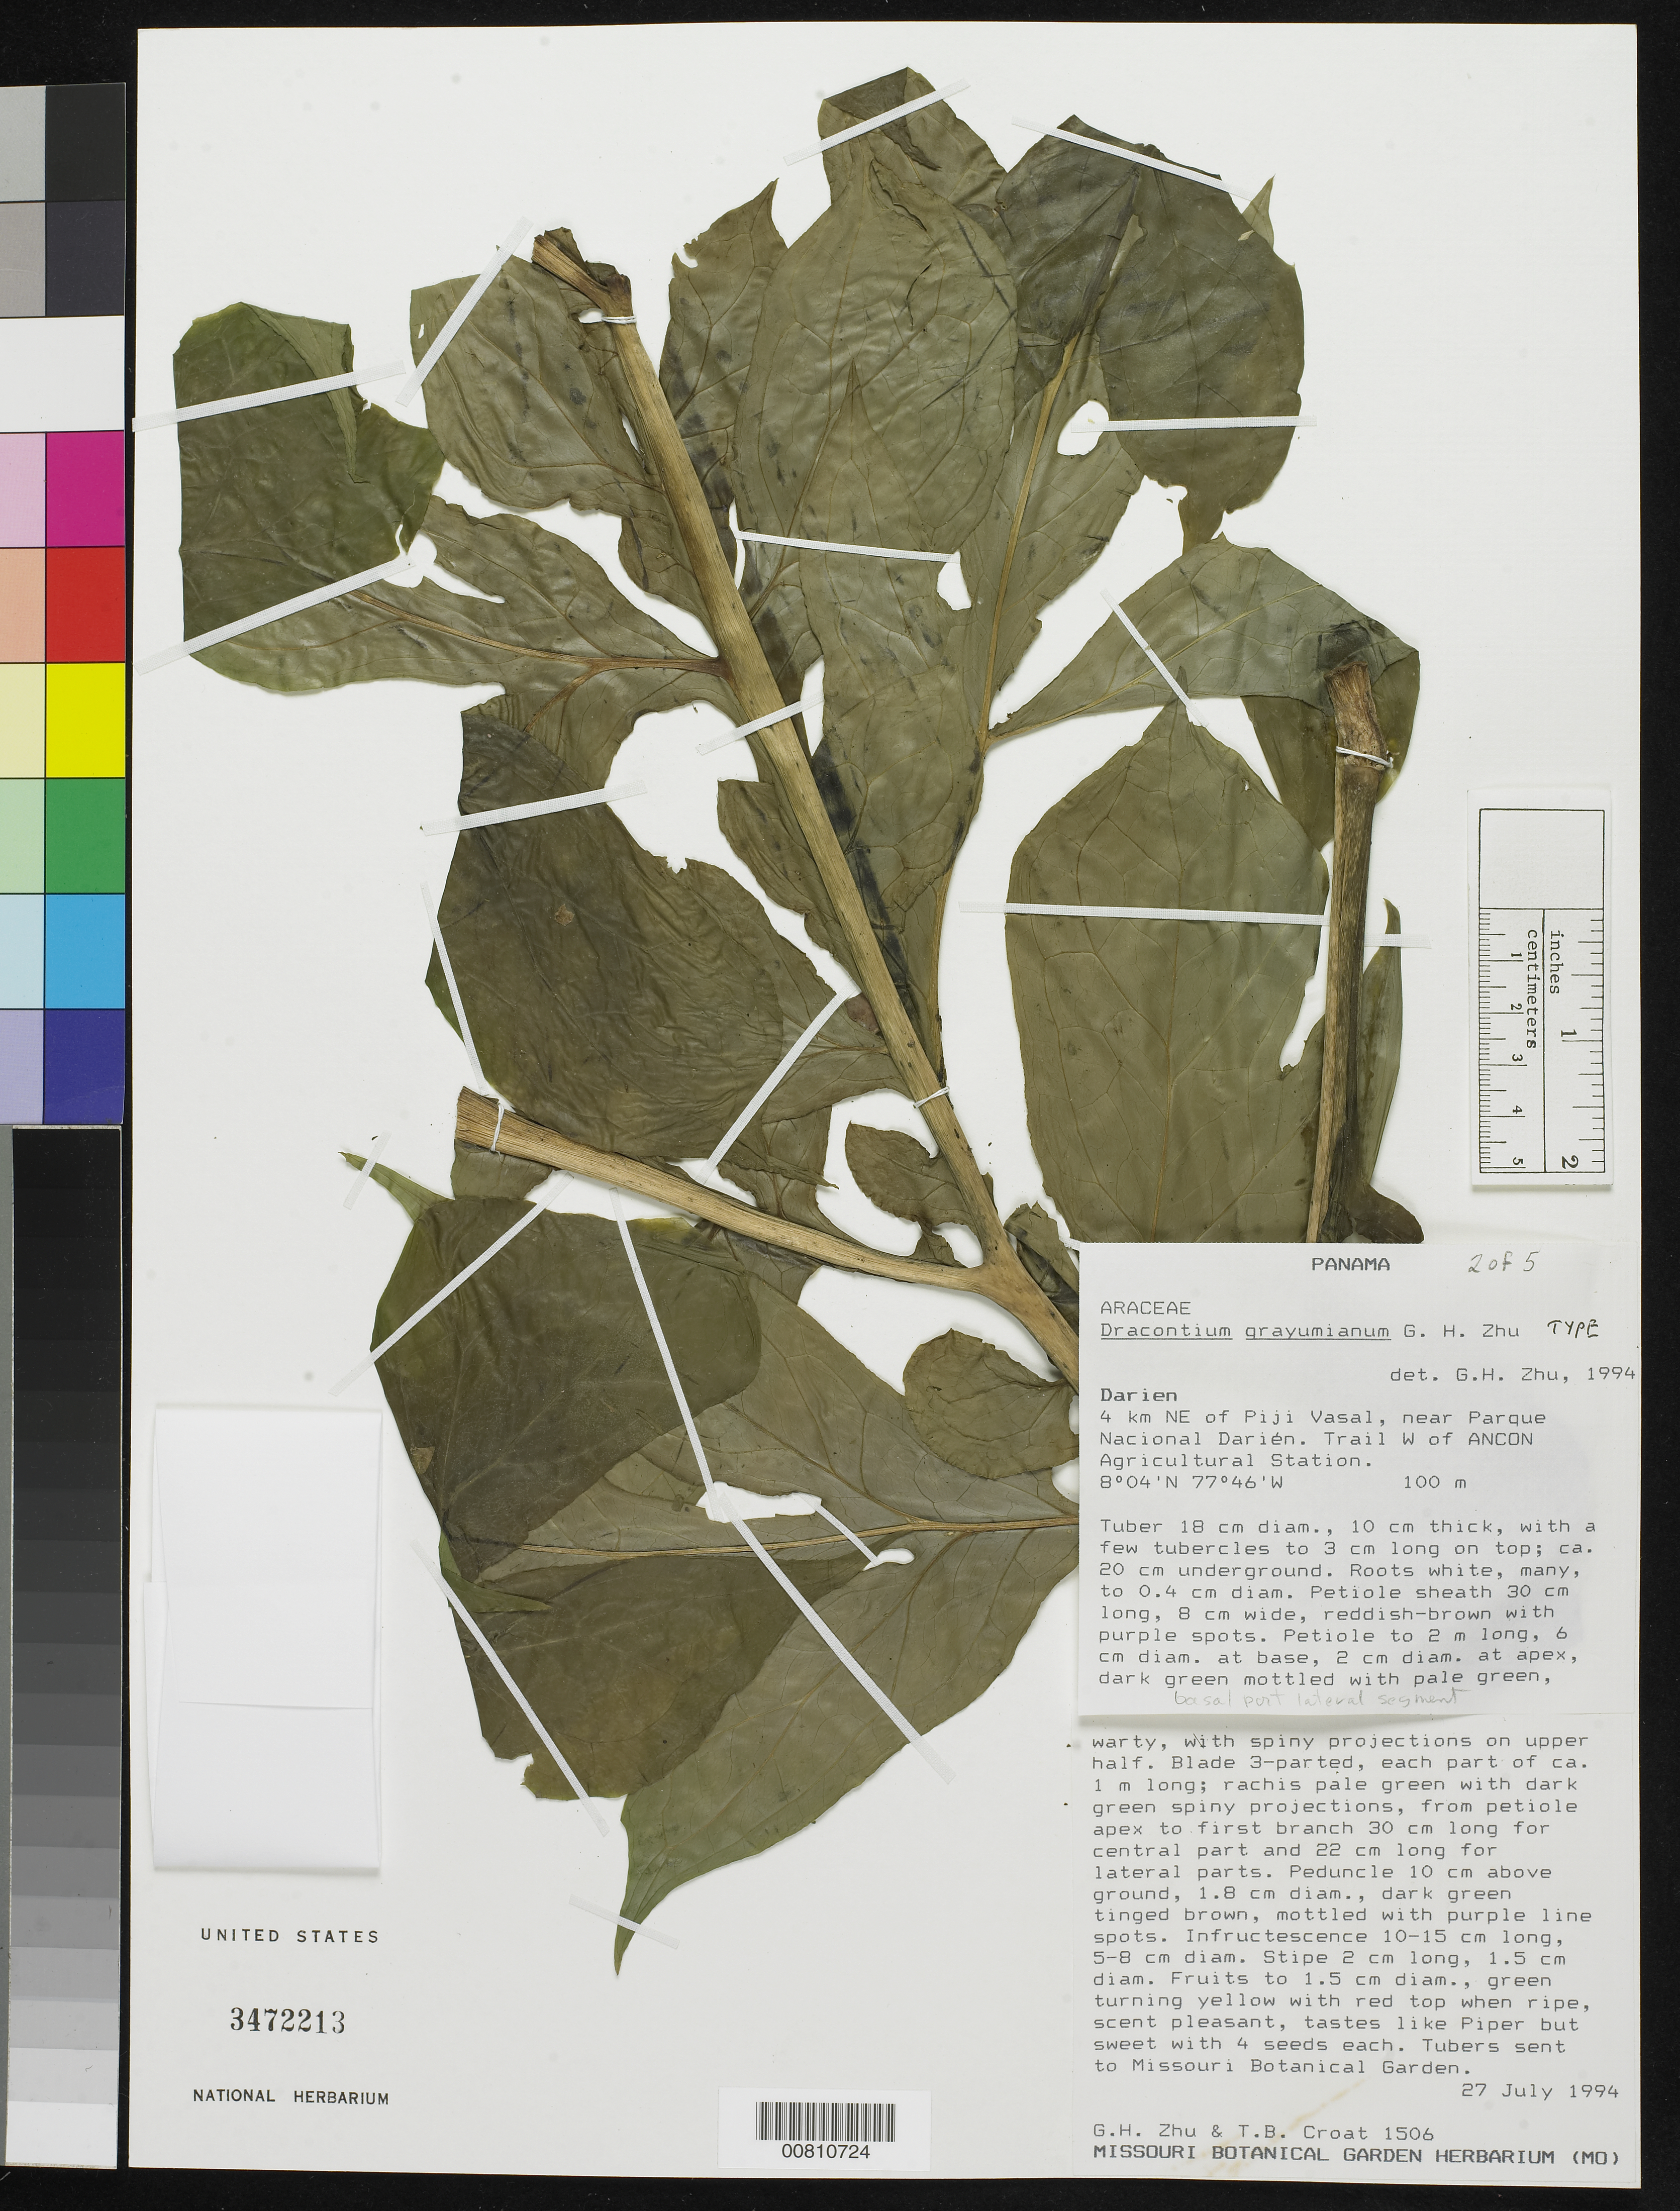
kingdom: Plantae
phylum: Tracheophyta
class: Liliopsida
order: Alismatales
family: Araceae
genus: Dracontium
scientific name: Dracontium grayumianum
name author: G.H. Zhu & Croat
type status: Isotype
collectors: G. H. Zhu & T. B. Croat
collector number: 1506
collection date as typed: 27 Jul 1994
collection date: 1994-07-27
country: Panama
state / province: Darién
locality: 4 km NE of Piji Vasal, near Parque Nacional Darién, trail W of ANCON Agricultural Station.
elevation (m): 100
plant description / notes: Holotype at MO.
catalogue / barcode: US 3472213